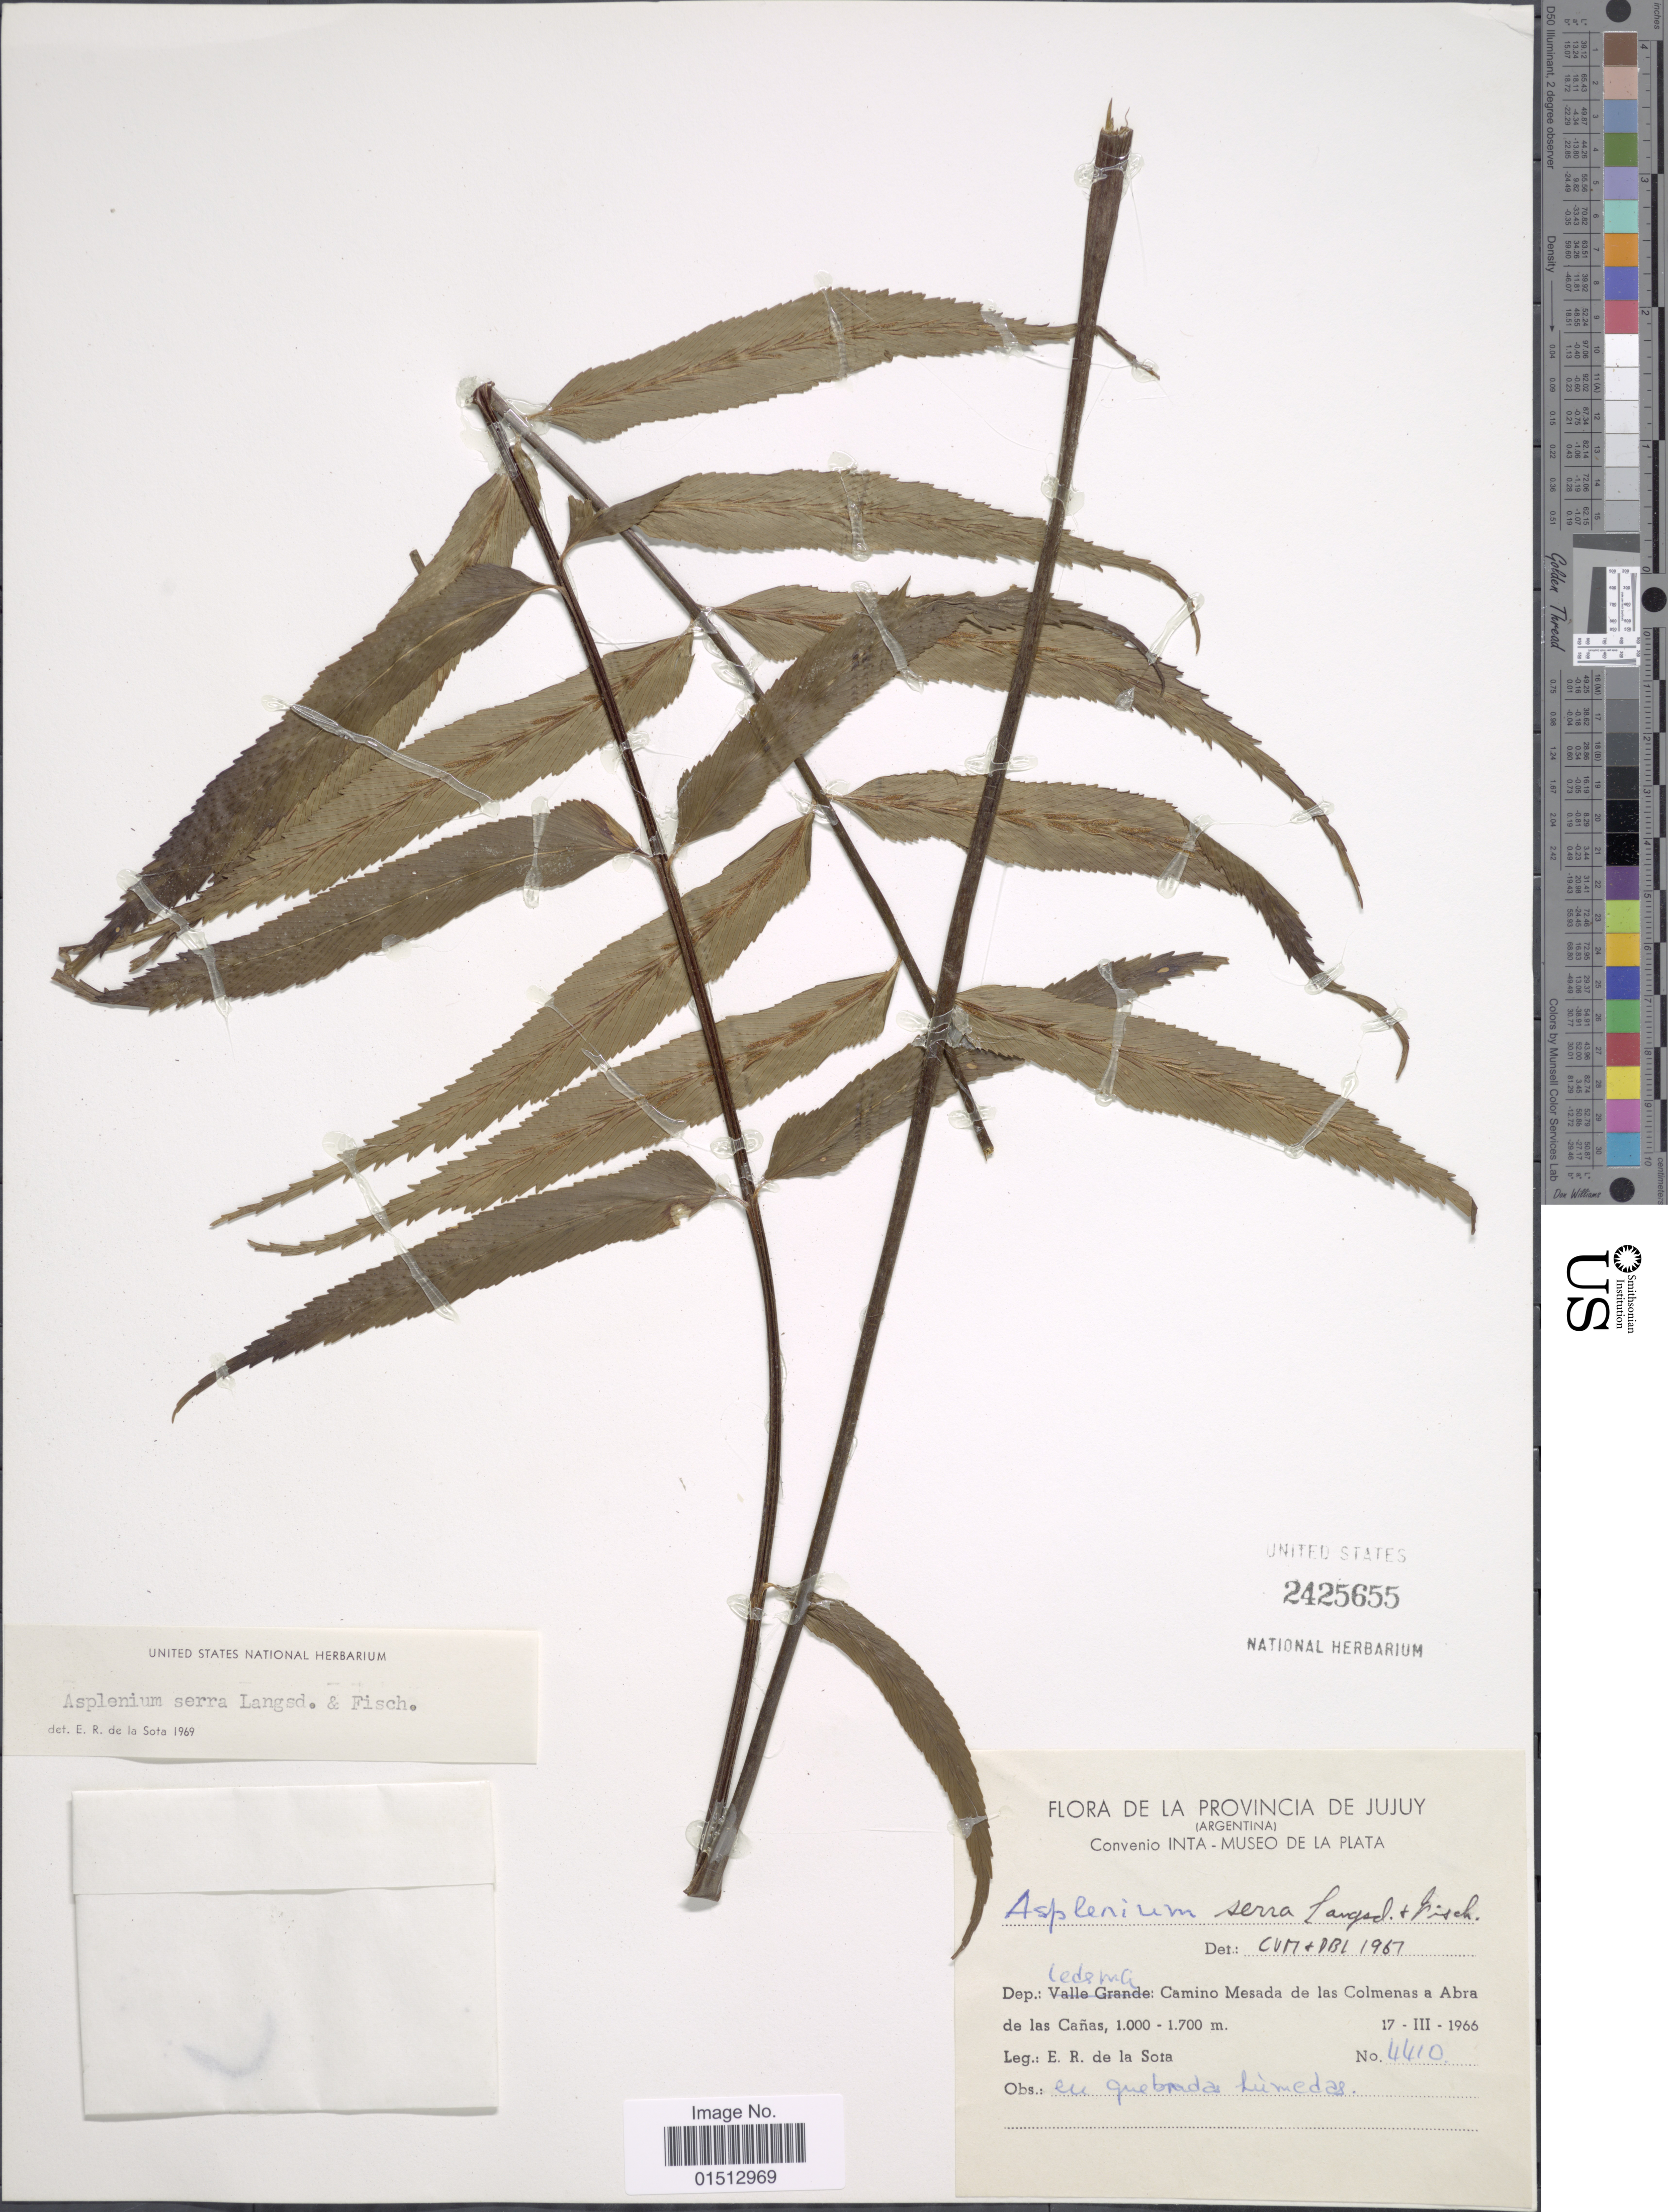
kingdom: Plantae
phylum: Tracheophyta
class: Polypodiopsida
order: Polypodiales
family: Aspleniaceae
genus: Asplenium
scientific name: Asplenium serra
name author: Langsd. & Fisch.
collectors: E. R. de la Sota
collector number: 4410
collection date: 1966-01-17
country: Argentina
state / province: Jujuy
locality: Provincia de Jujuym (Argentina), Dep.: Ledesma: Camino Mesade de las Colmenas a Abra de las Canas.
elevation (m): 1000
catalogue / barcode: US 2425655